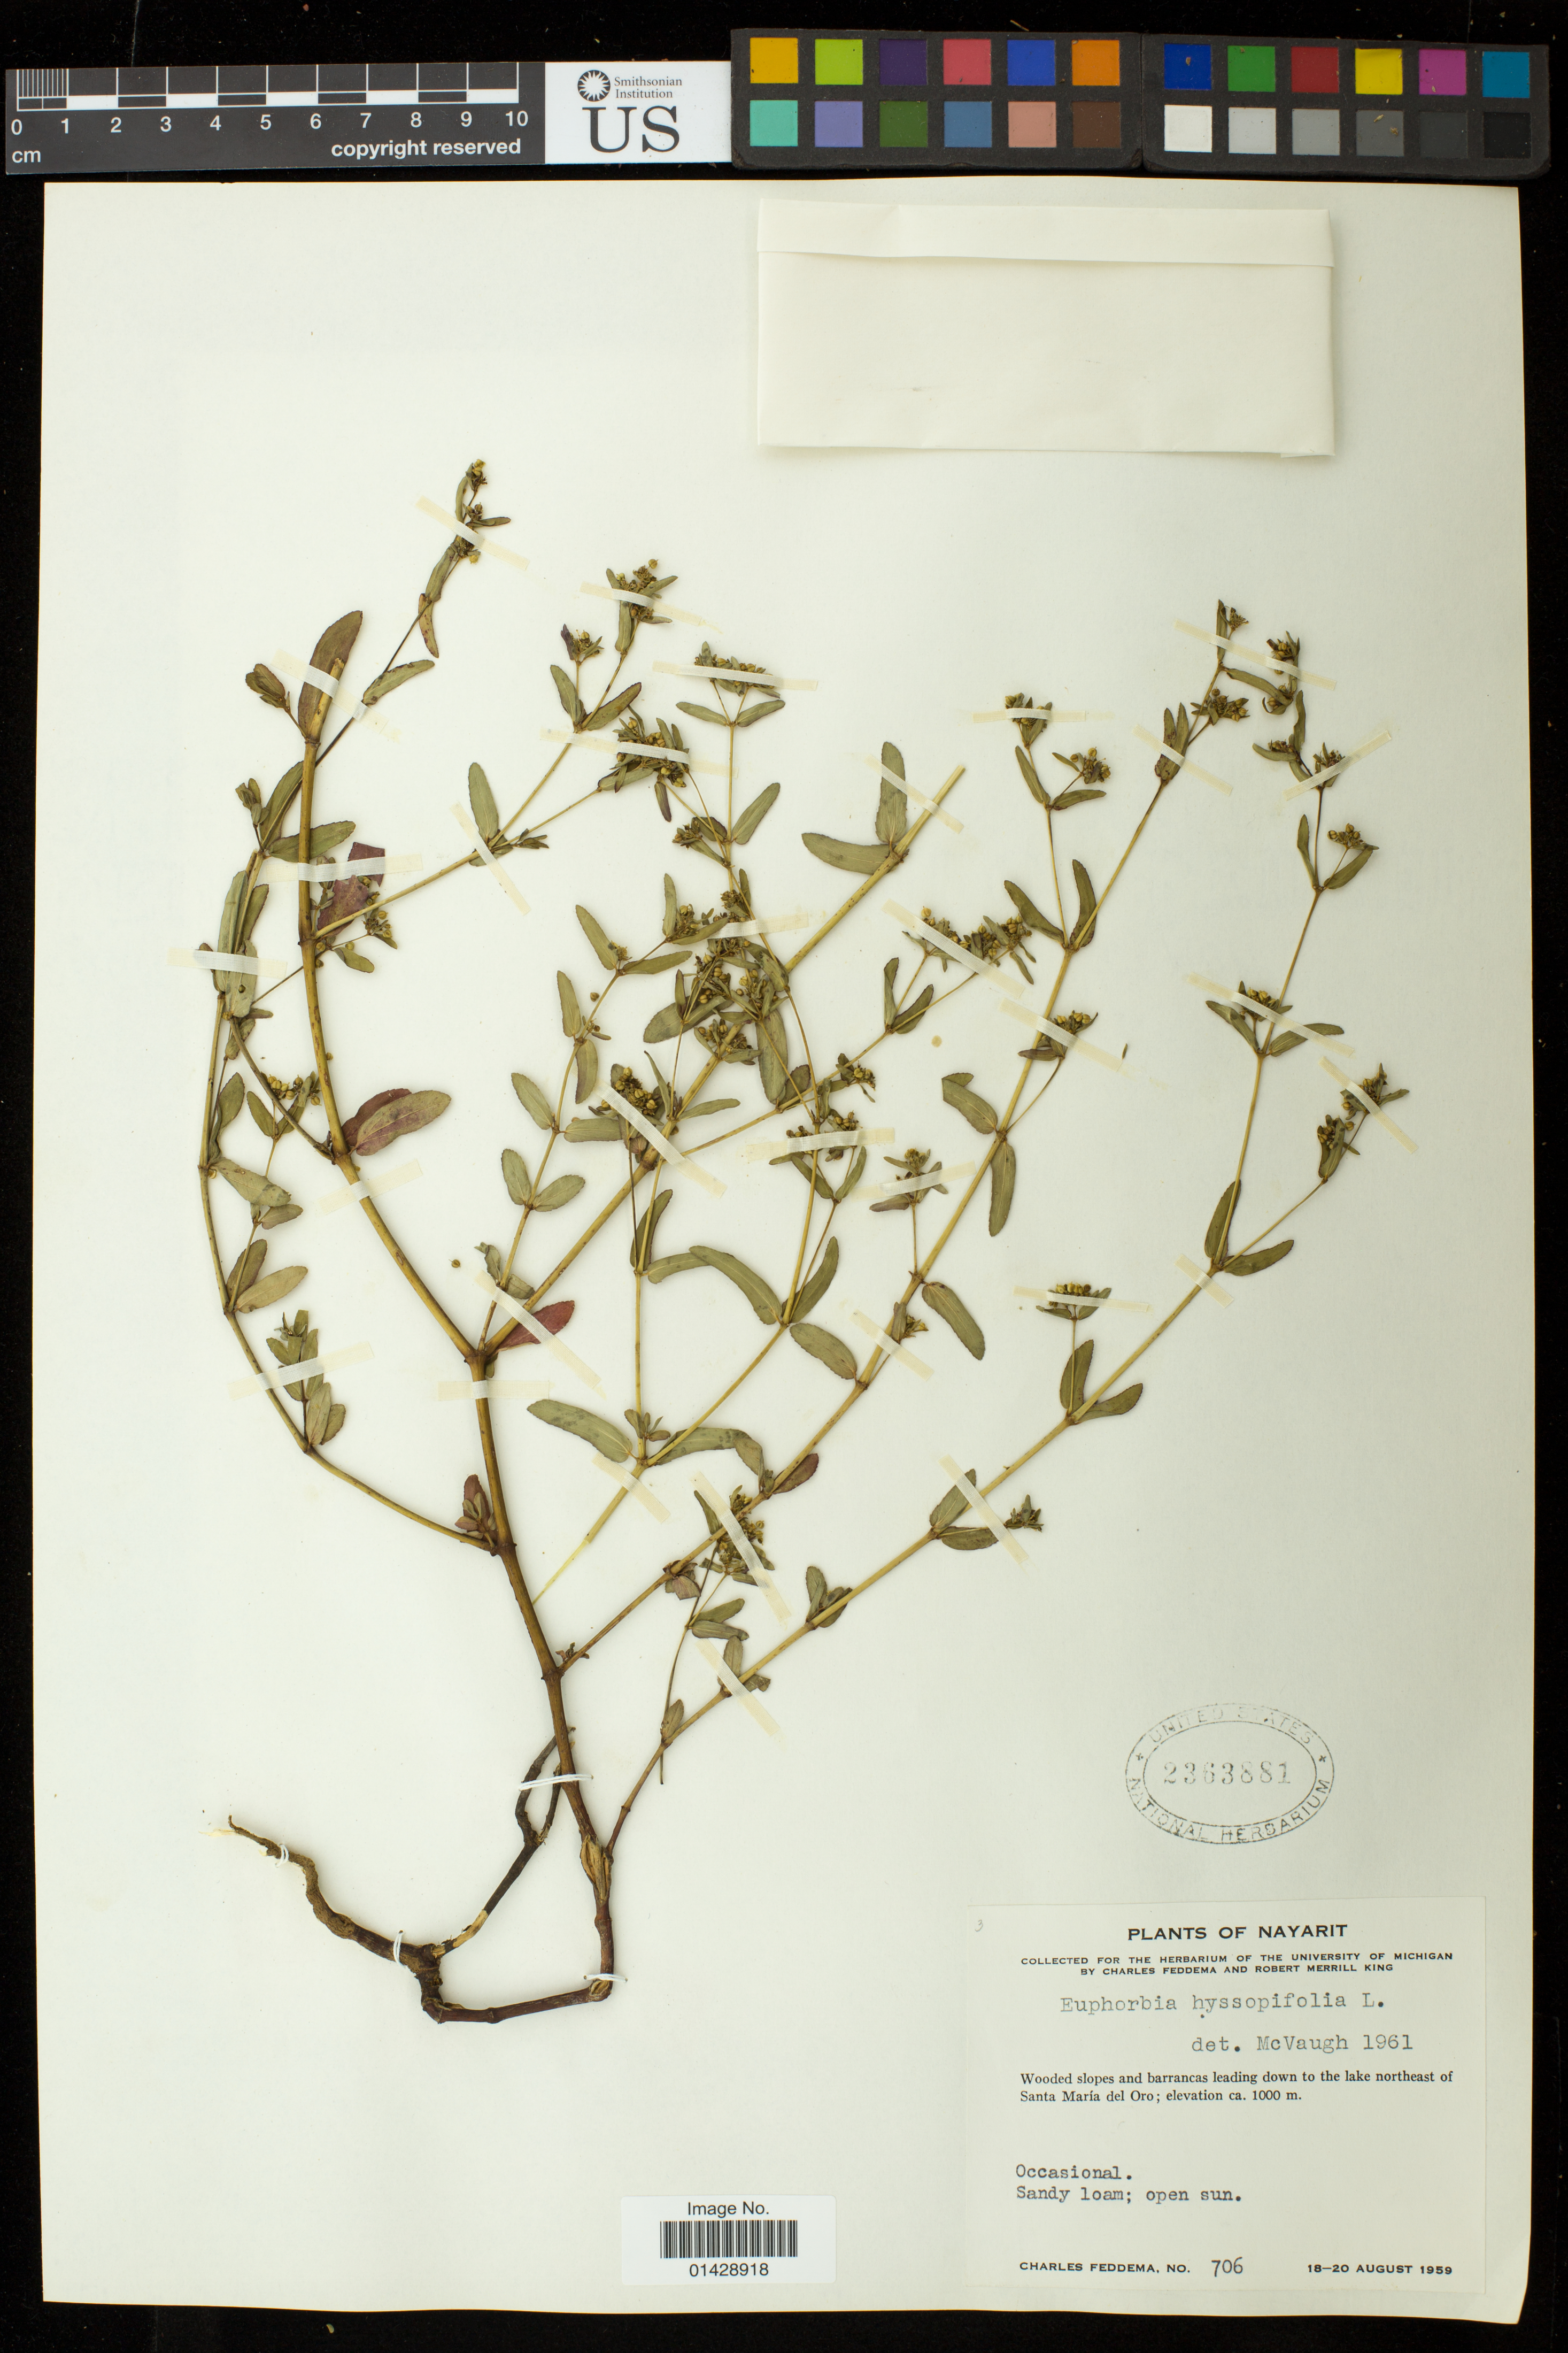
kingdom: Plantae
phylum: Tracheophyta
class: Magnoliopsida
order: Malpighiales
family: Euphorbiaceae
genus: Euphorbia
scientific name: Euphorbia hyssopifolia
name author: L.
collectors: C. Feddema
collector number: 706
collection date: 1959-08-18/1959-08-20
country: Mexico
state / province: Nayarit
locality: Wooded slopes and barrancas leading down to the lake northeast of Santa Maria del Oro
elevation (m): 1000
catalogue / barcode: US 2363881